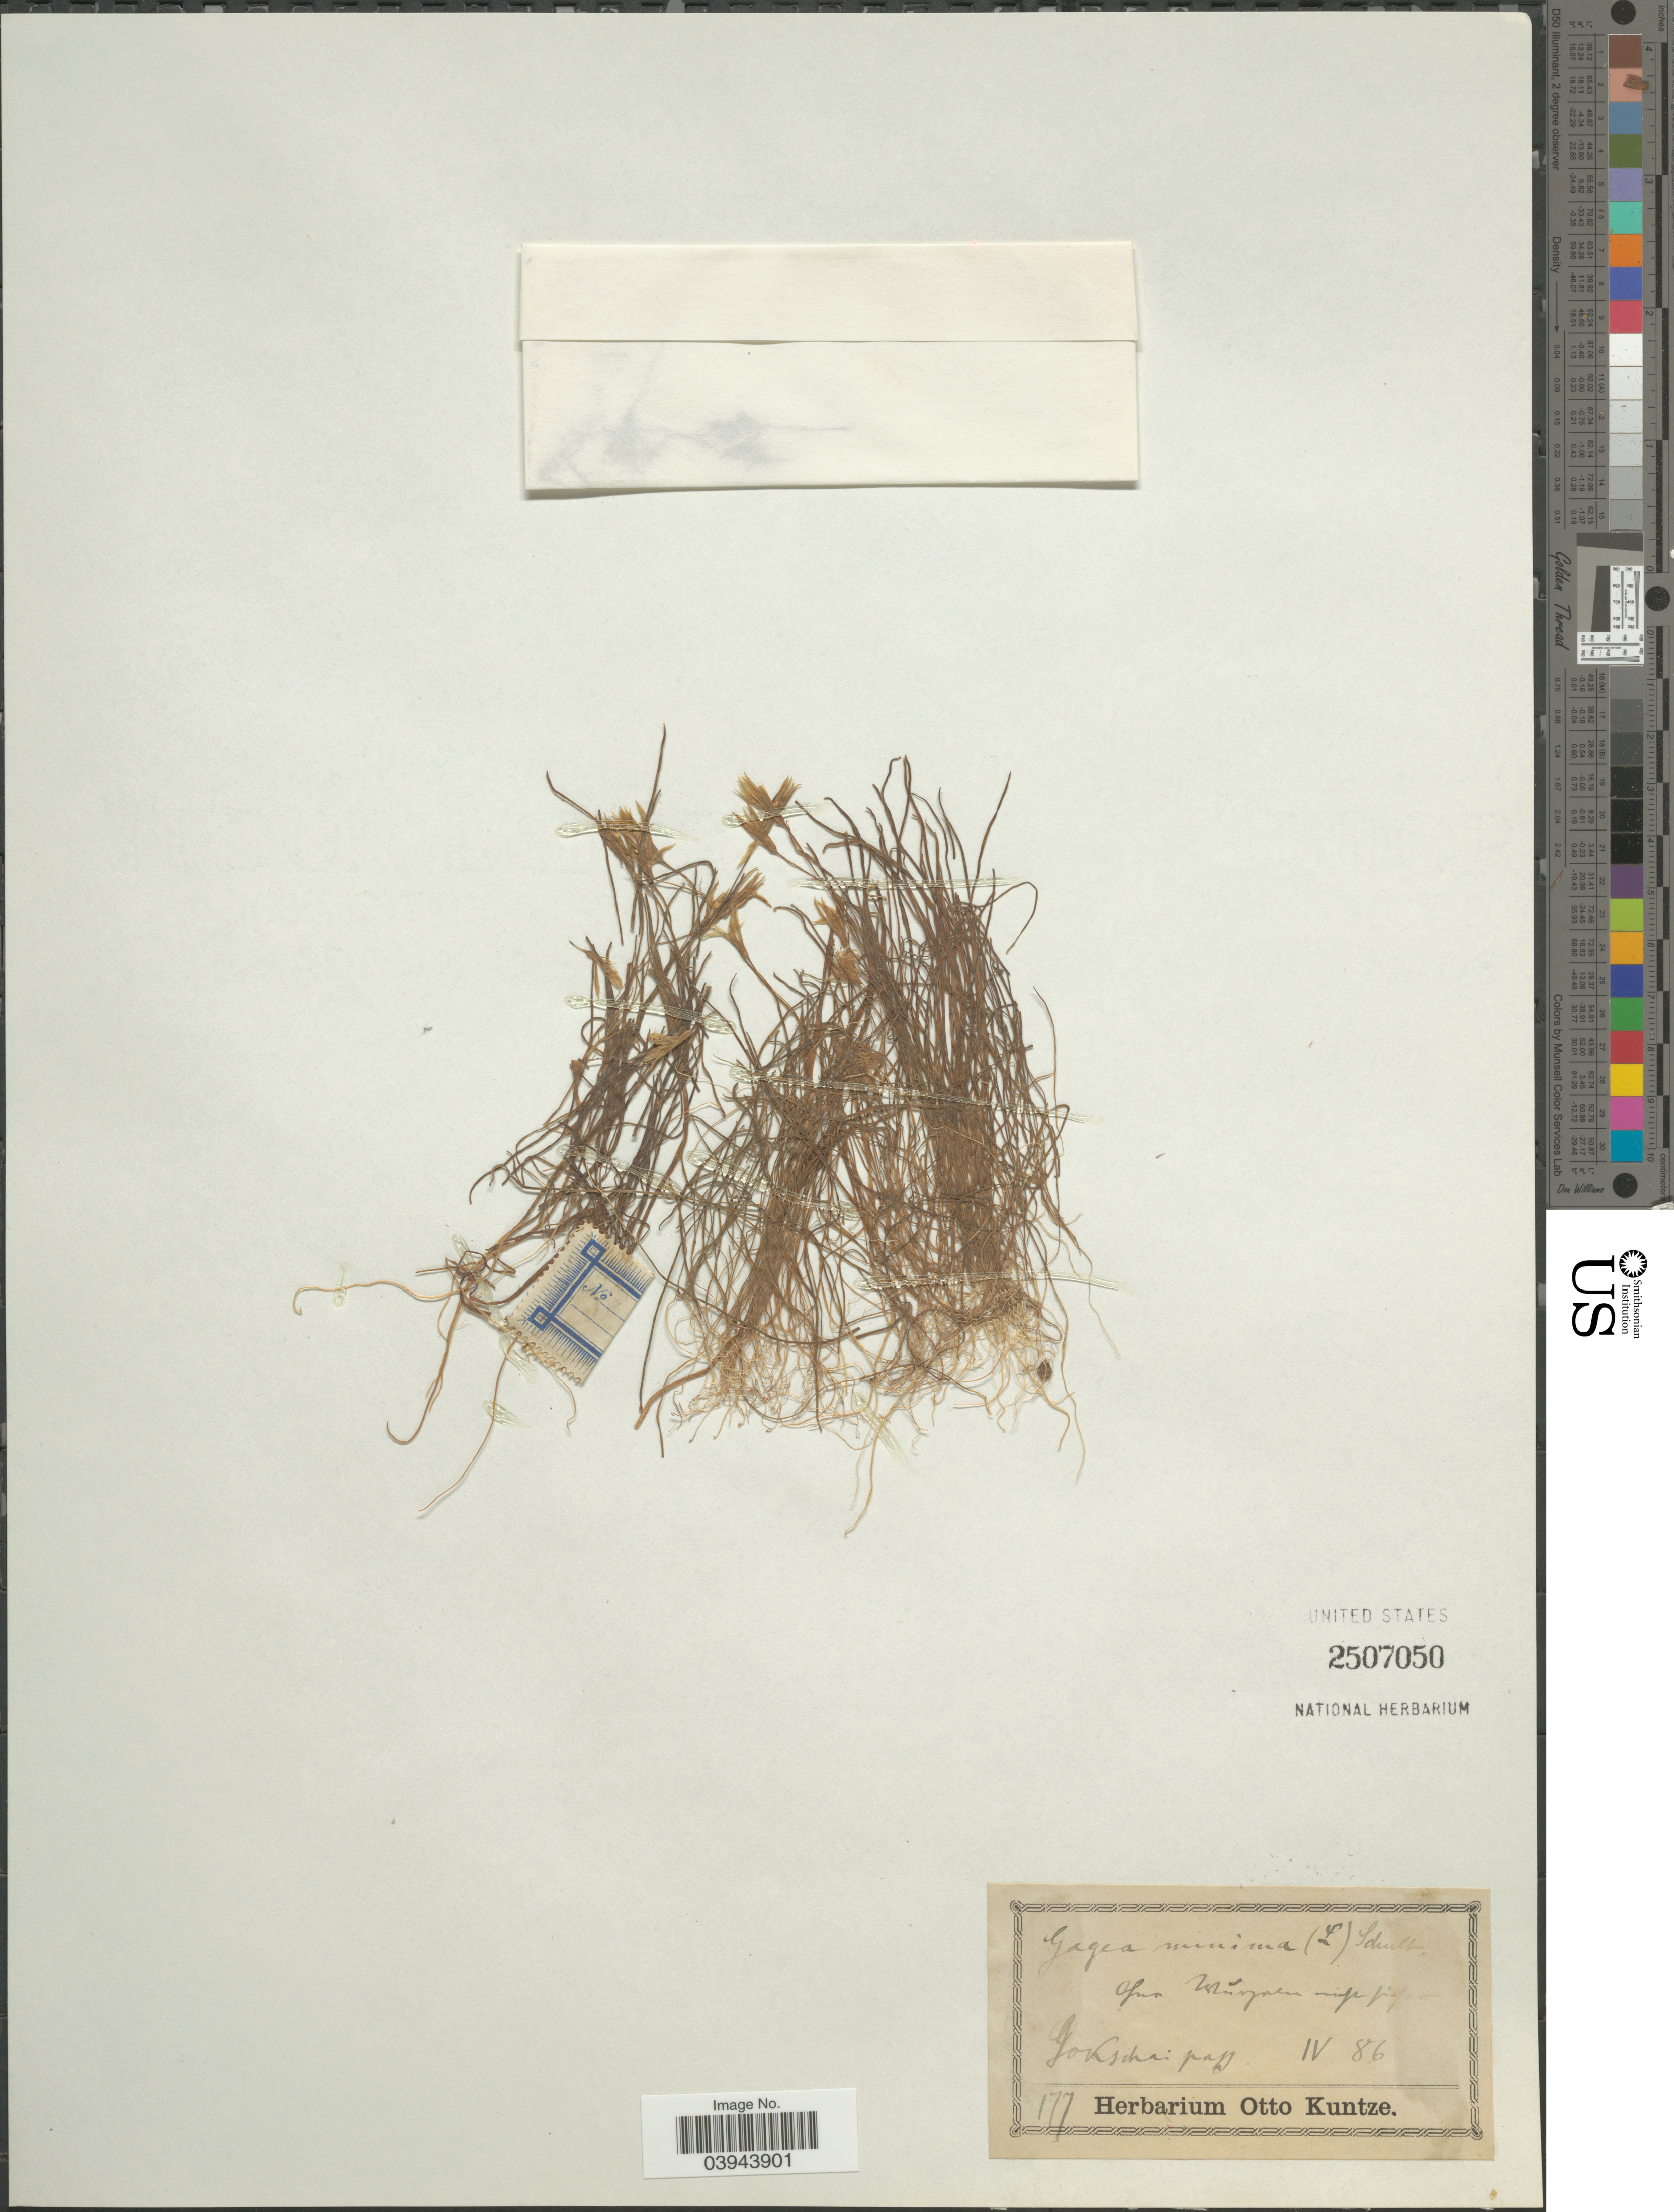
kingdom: Plantae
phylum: Tracheophyta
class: Liliopsida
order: Liliales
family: Liliaceae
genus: Gagea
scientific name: Gagea minima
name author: (L.) Ker Gawl.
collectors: ex herb. Otto Kuntze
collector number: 177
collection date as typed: Transcribed d/m/y: /4/86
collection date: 1886-04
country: Armenia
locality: Gokschaipass [Armenia or Azerbaijan]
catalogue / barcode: US 2507050